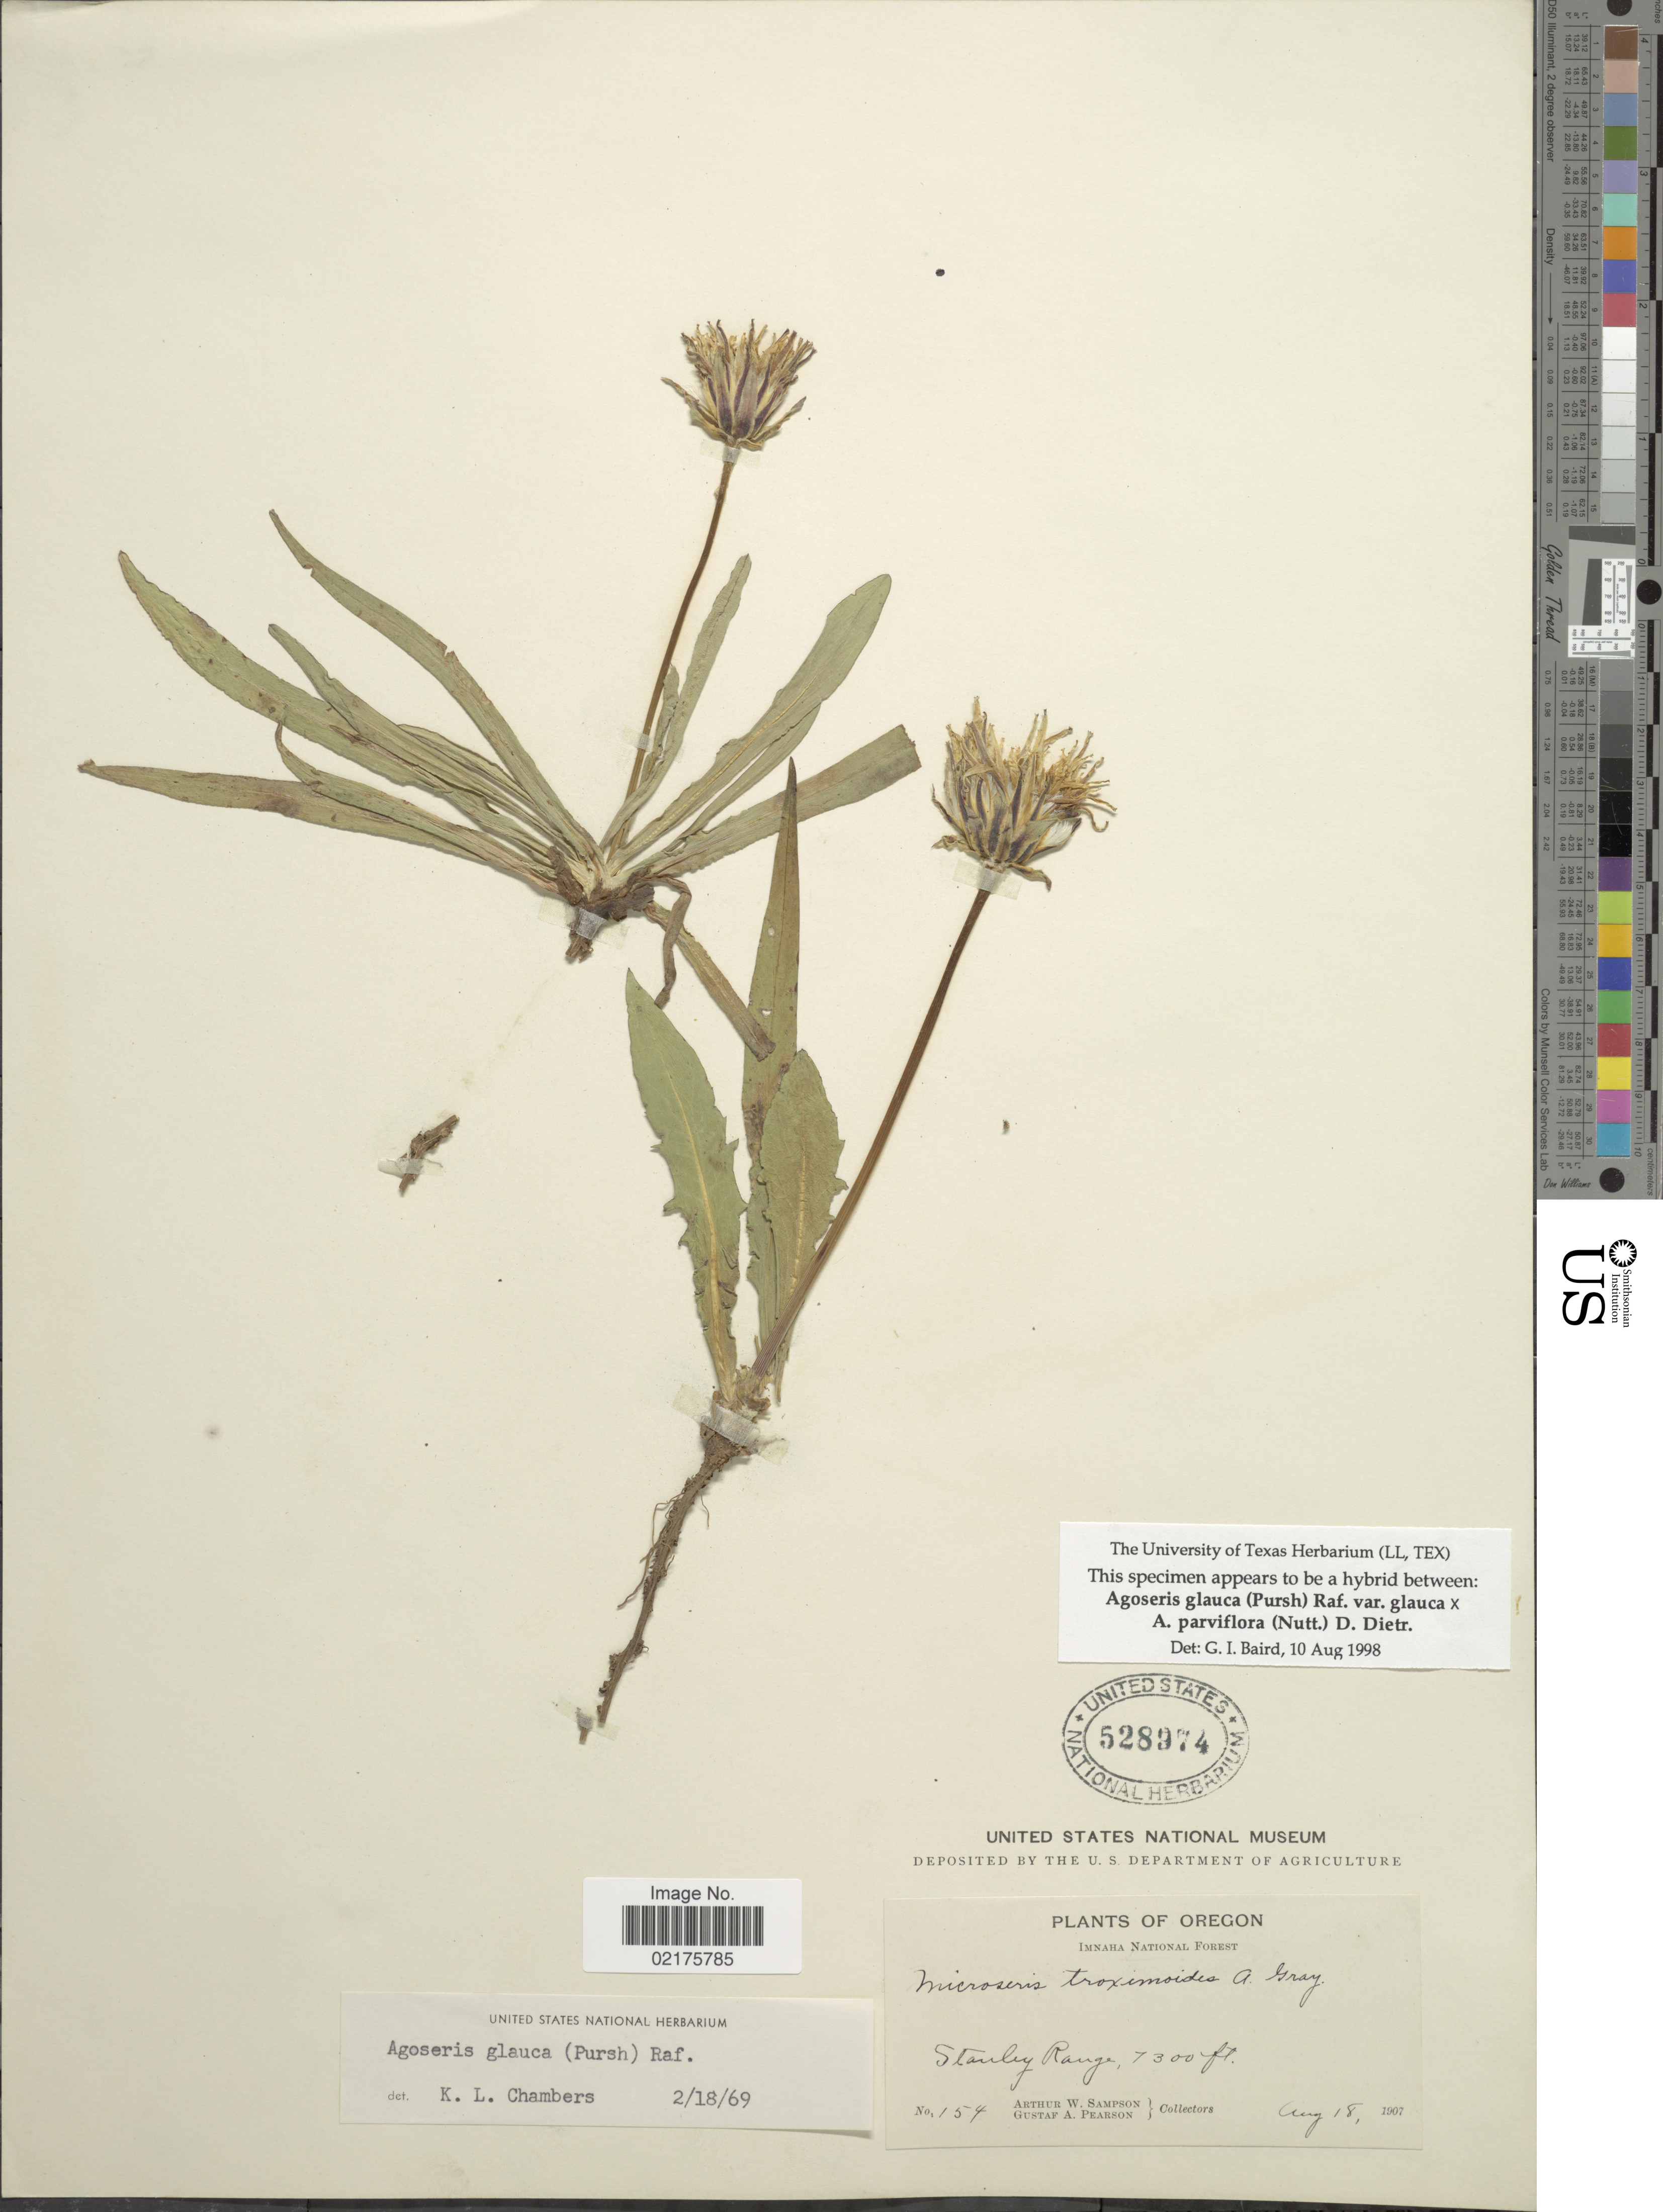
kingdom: Plantae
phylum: Tracheophyta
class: Magnoliopsida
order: Asterales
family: Asteraceae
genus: Agoseris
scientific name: Agoseris glauca var. glauca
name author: (Pursh) Raf.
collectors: A. Sampson & G. Pearson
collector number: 154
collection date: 1907-08-18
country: United States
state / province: Oregon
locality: Imnaha National Forest, Standby Range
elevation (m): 2225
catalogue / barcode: US 528974